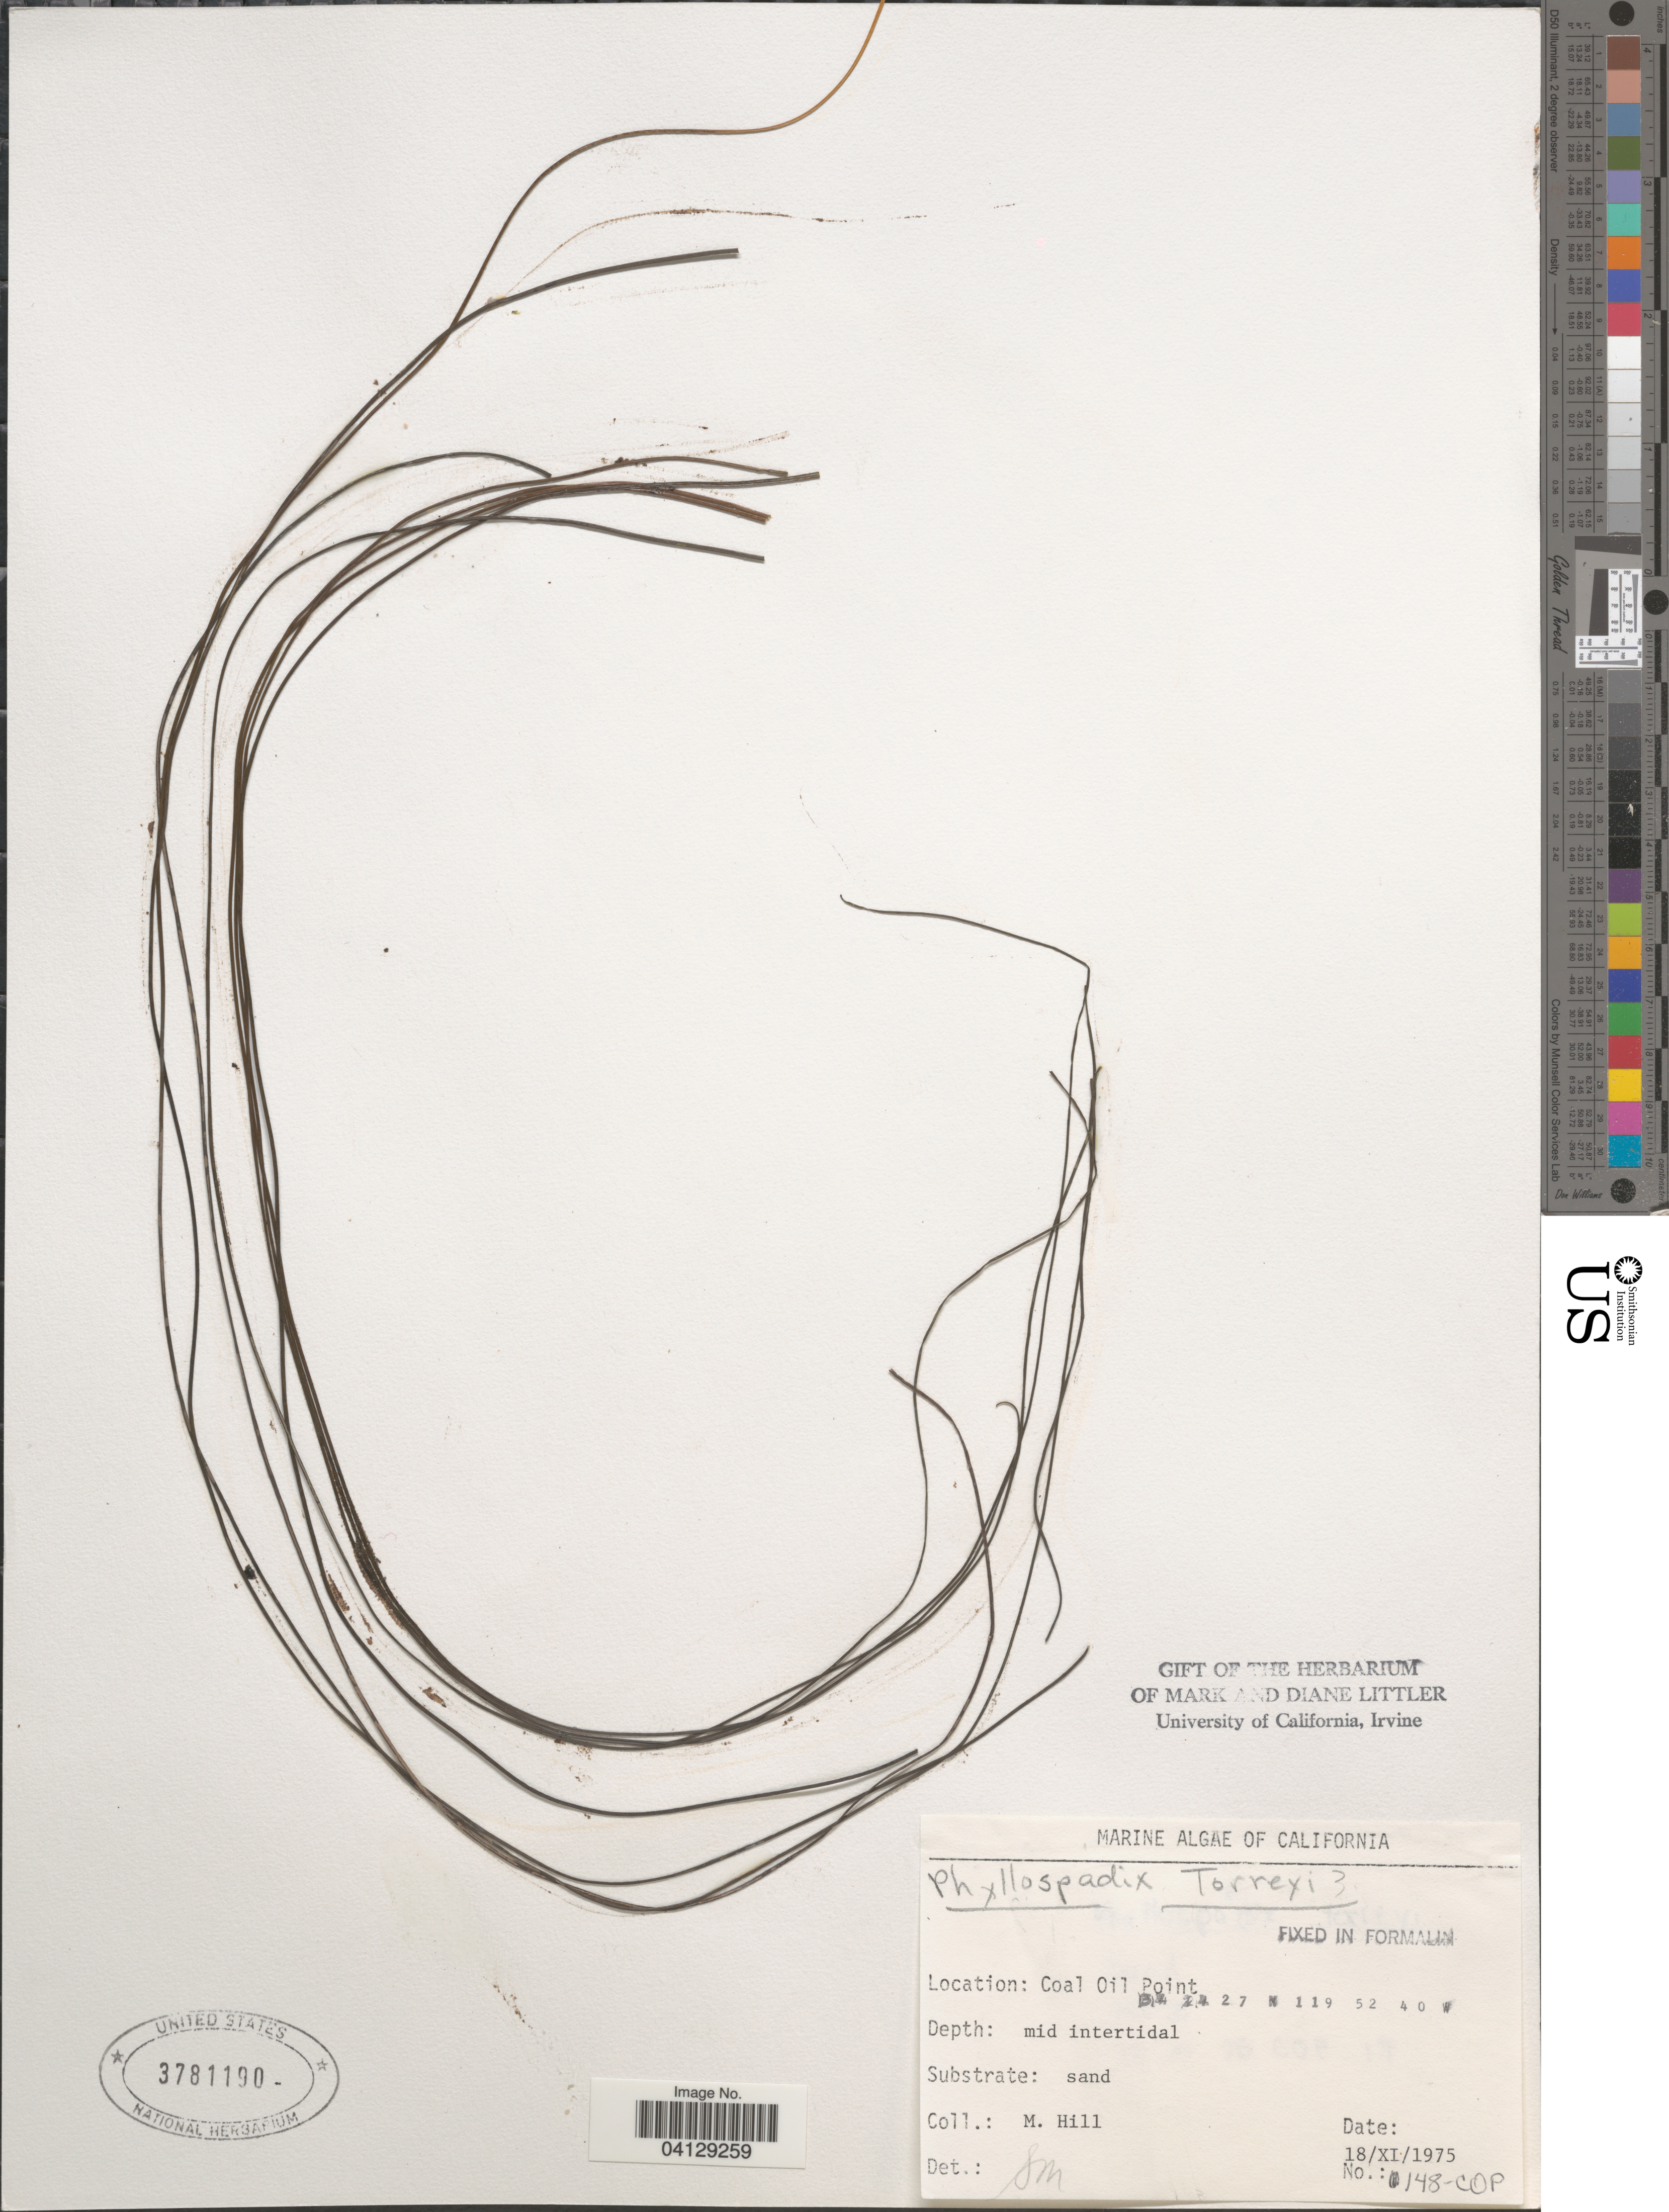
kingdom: Plantae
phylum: Tracheophyta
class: Liliopsida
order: Alismatales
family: Zosteraceae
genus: Phyllospadix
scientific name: Phyllospadix torreyi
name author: S. Watson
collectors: M. Hill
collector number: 148-COP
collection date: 1975-11-18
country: United States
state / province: California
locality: Coal Oil Point.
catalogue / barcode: US 3781190